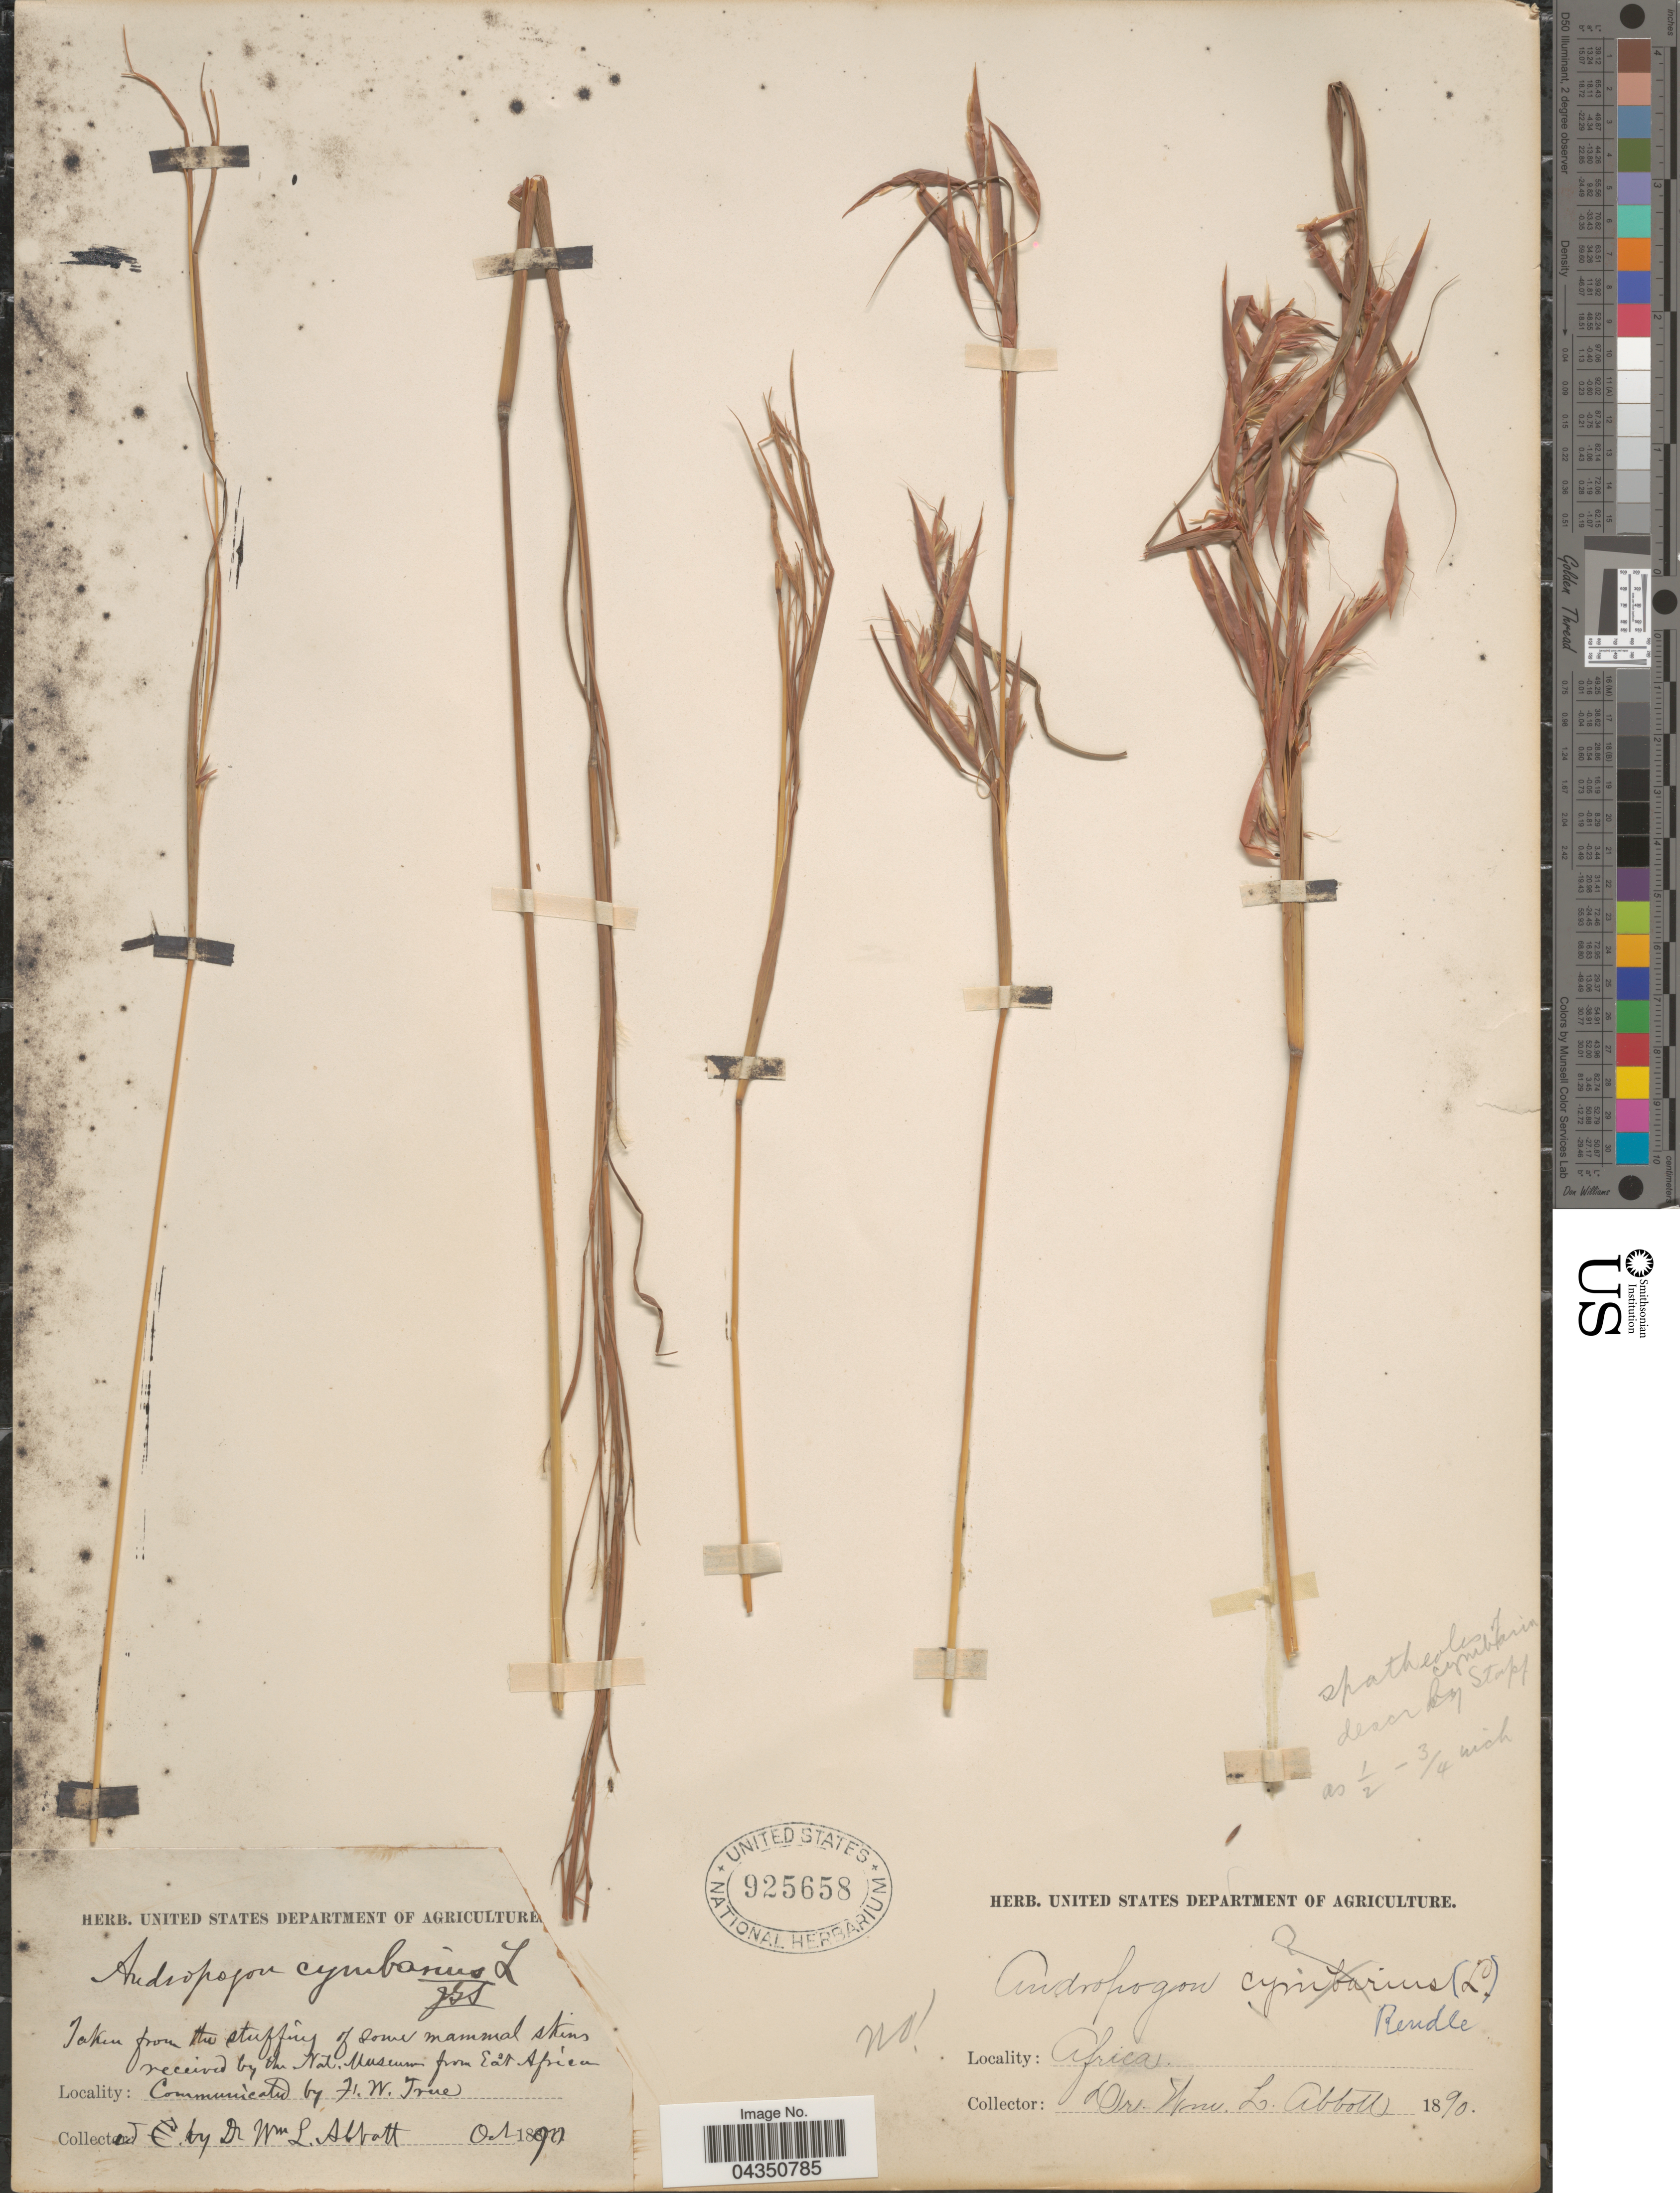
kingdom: Plantae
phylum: Tracheophyta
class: Liliopsida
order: Poales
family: Poaceae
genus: Cymbopogon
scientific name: Cymbopogon sp.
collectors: W. L. Abbott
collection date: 1890-10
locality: Africa.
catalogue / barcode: US 925658